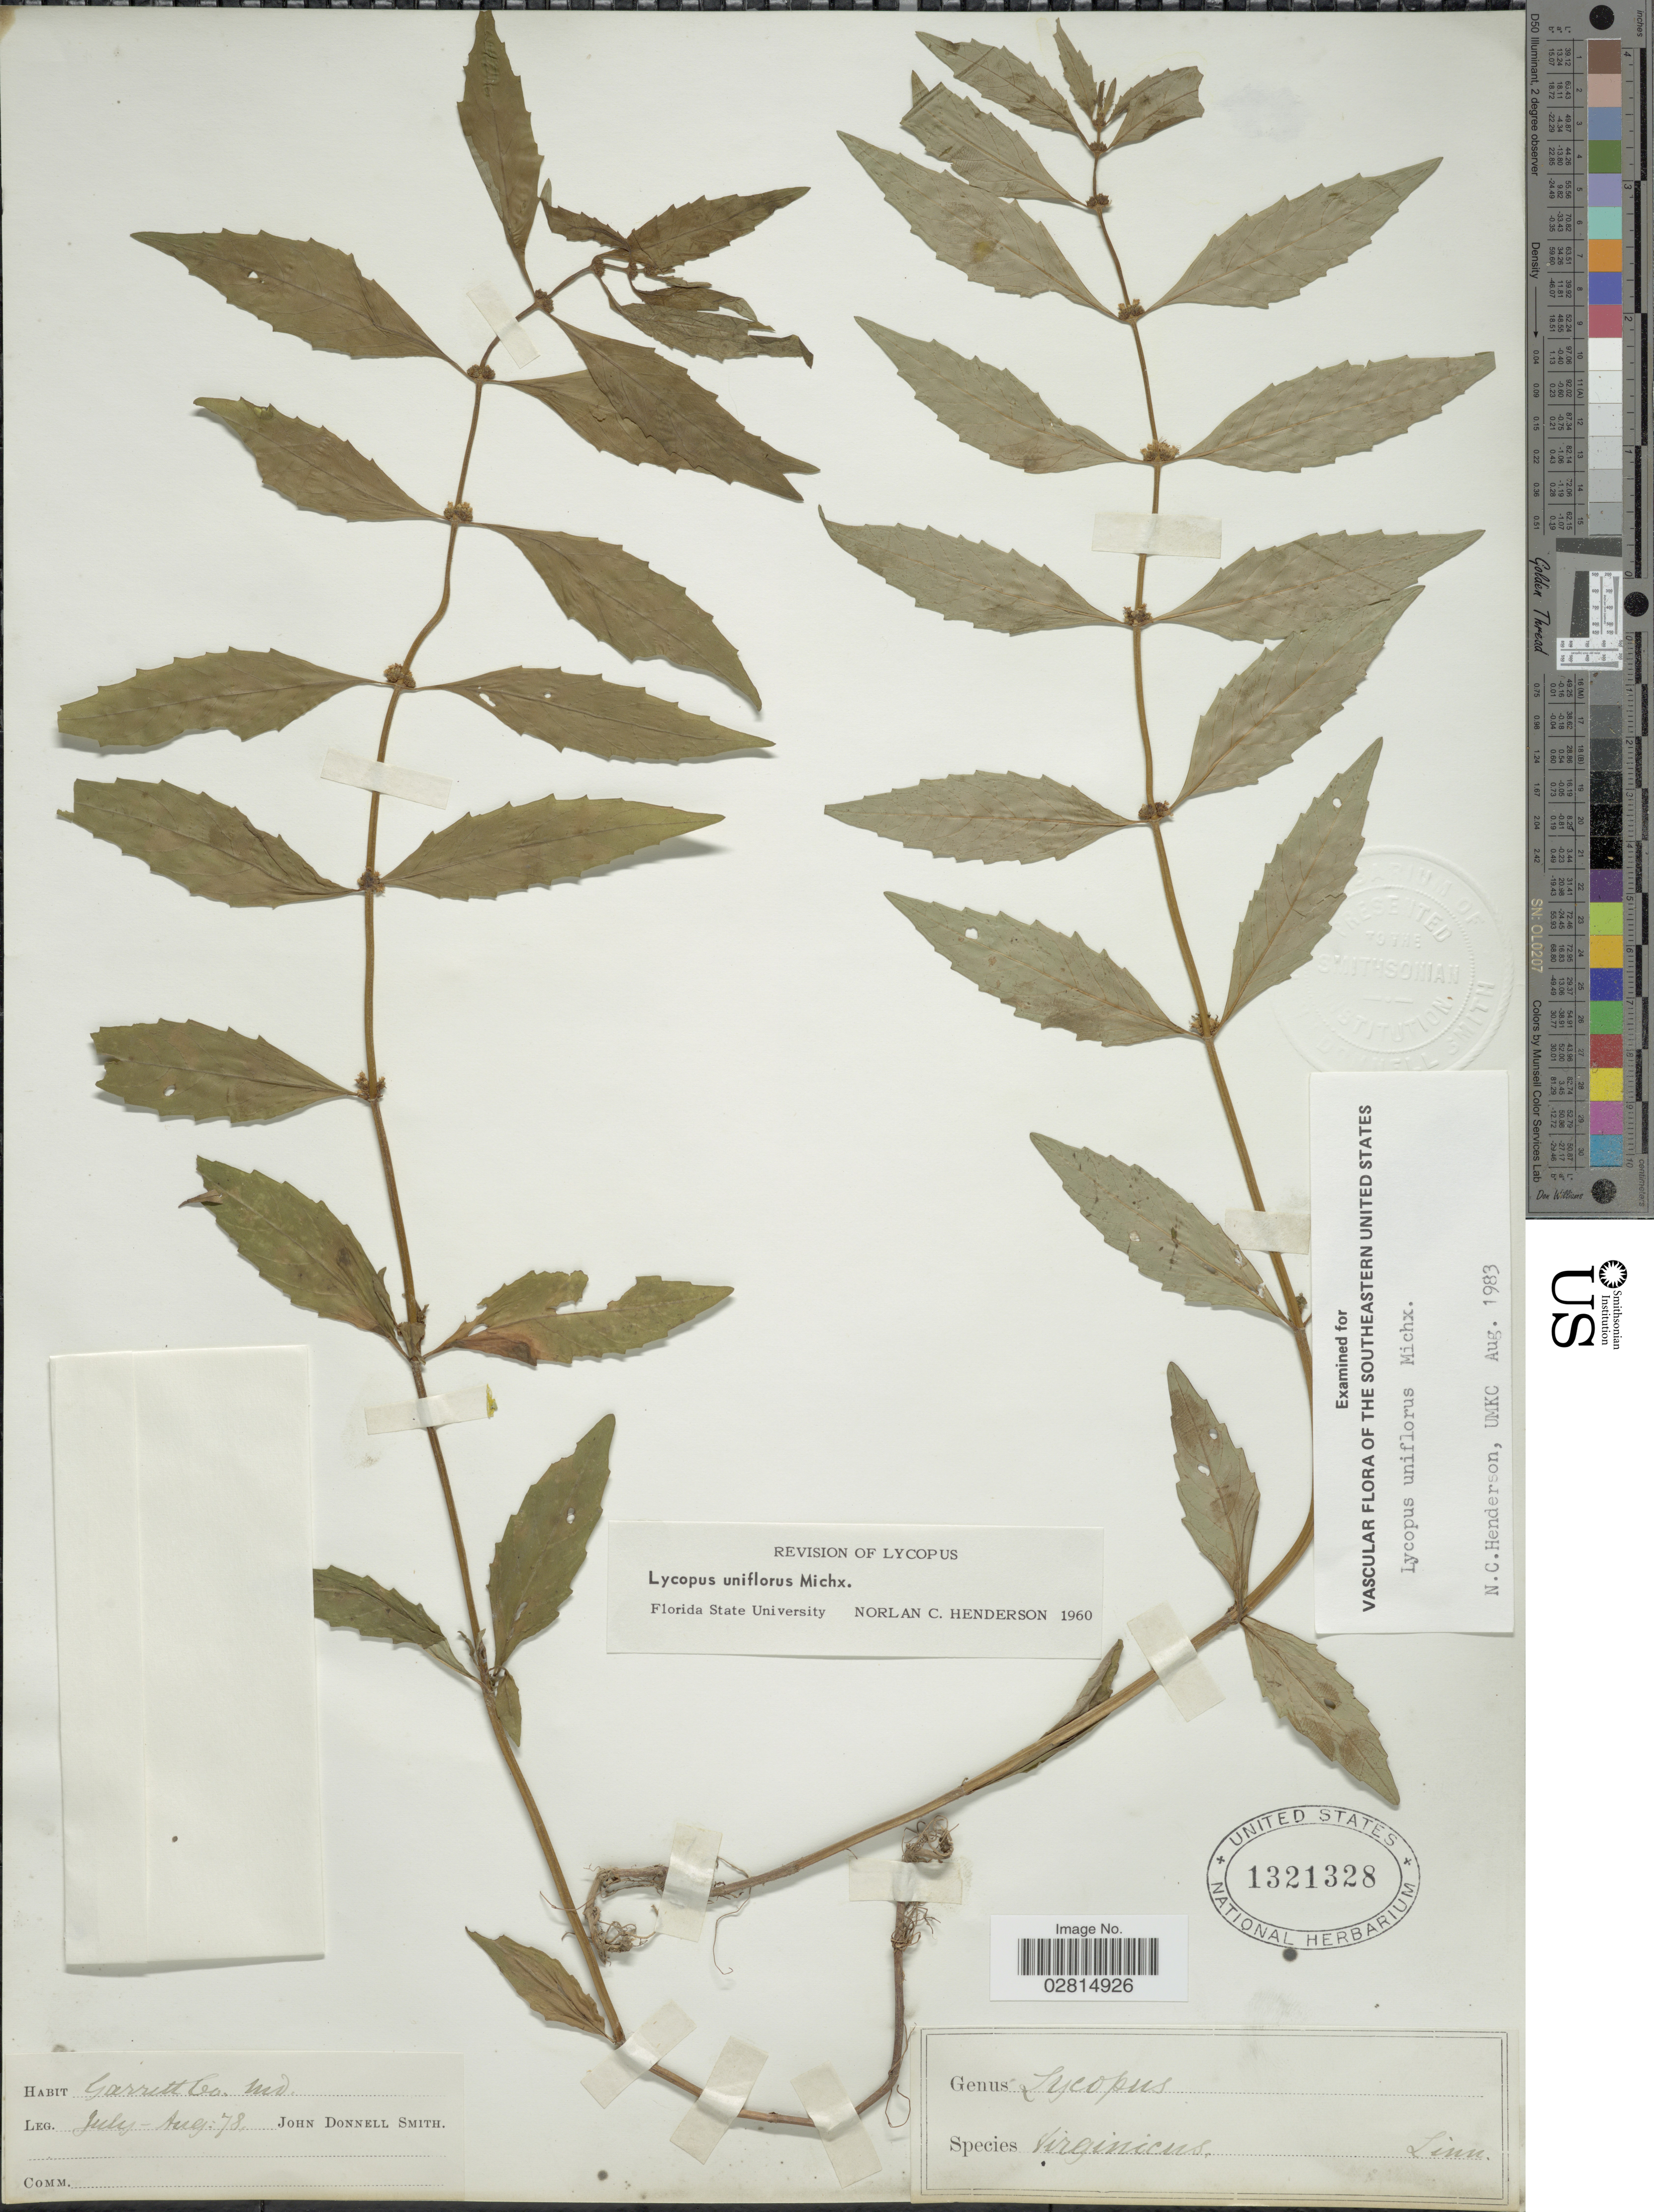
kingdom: Plantae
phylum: Tracheophyta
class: Magnoliopsida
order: Lamiales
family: Lamiaceae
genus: Lycopus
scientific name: Lycopus uniflorus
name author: Michx.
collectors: J. Donnell Smith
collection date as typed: Transcribed d/m/y: /7/78 to /8/78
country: United States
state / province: Maryland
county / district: Garrett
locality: Garrett Co, Md.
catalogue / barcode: US 1321328